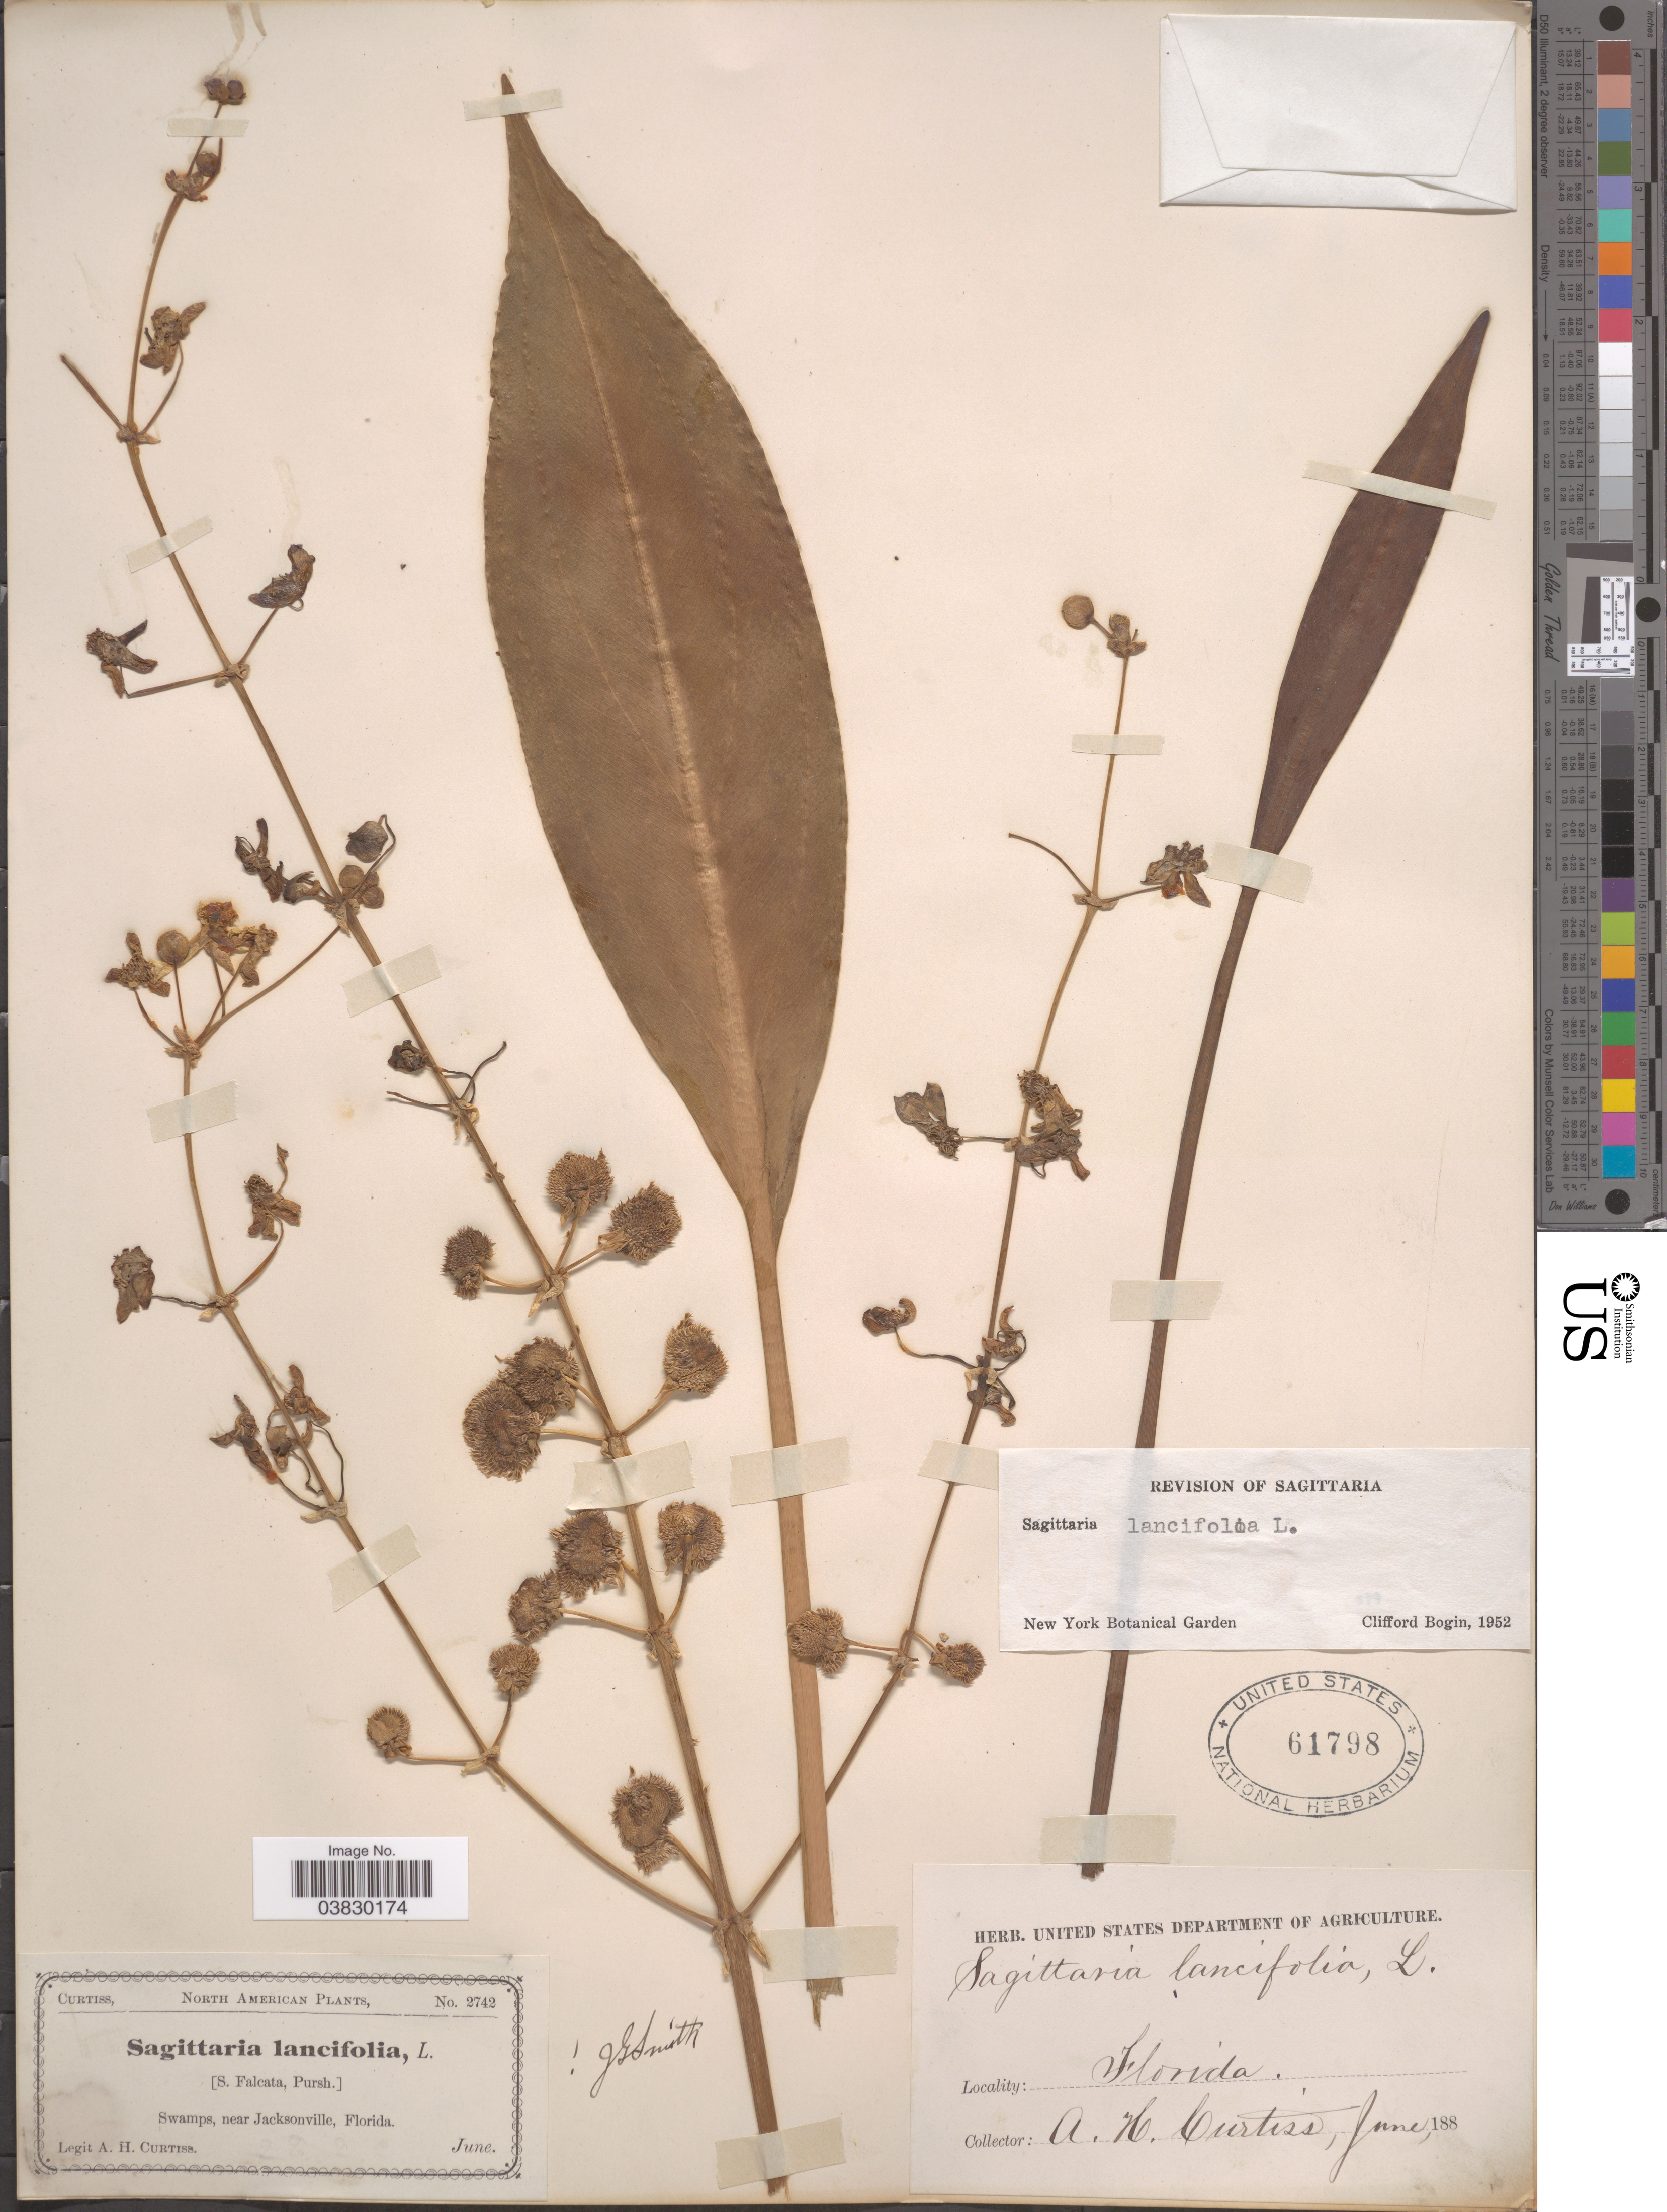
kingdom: Plantae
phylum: Tracheophyta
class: Liliopsida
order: Alismatales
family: Alismataceae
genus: Sagittaria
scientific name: Sagittaria lancifolia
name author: L.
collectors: A. H. Curtiss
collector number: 2742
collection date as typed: June, 188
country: United States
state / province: Florida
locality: Near Jacksonville.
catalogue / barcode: US 61798